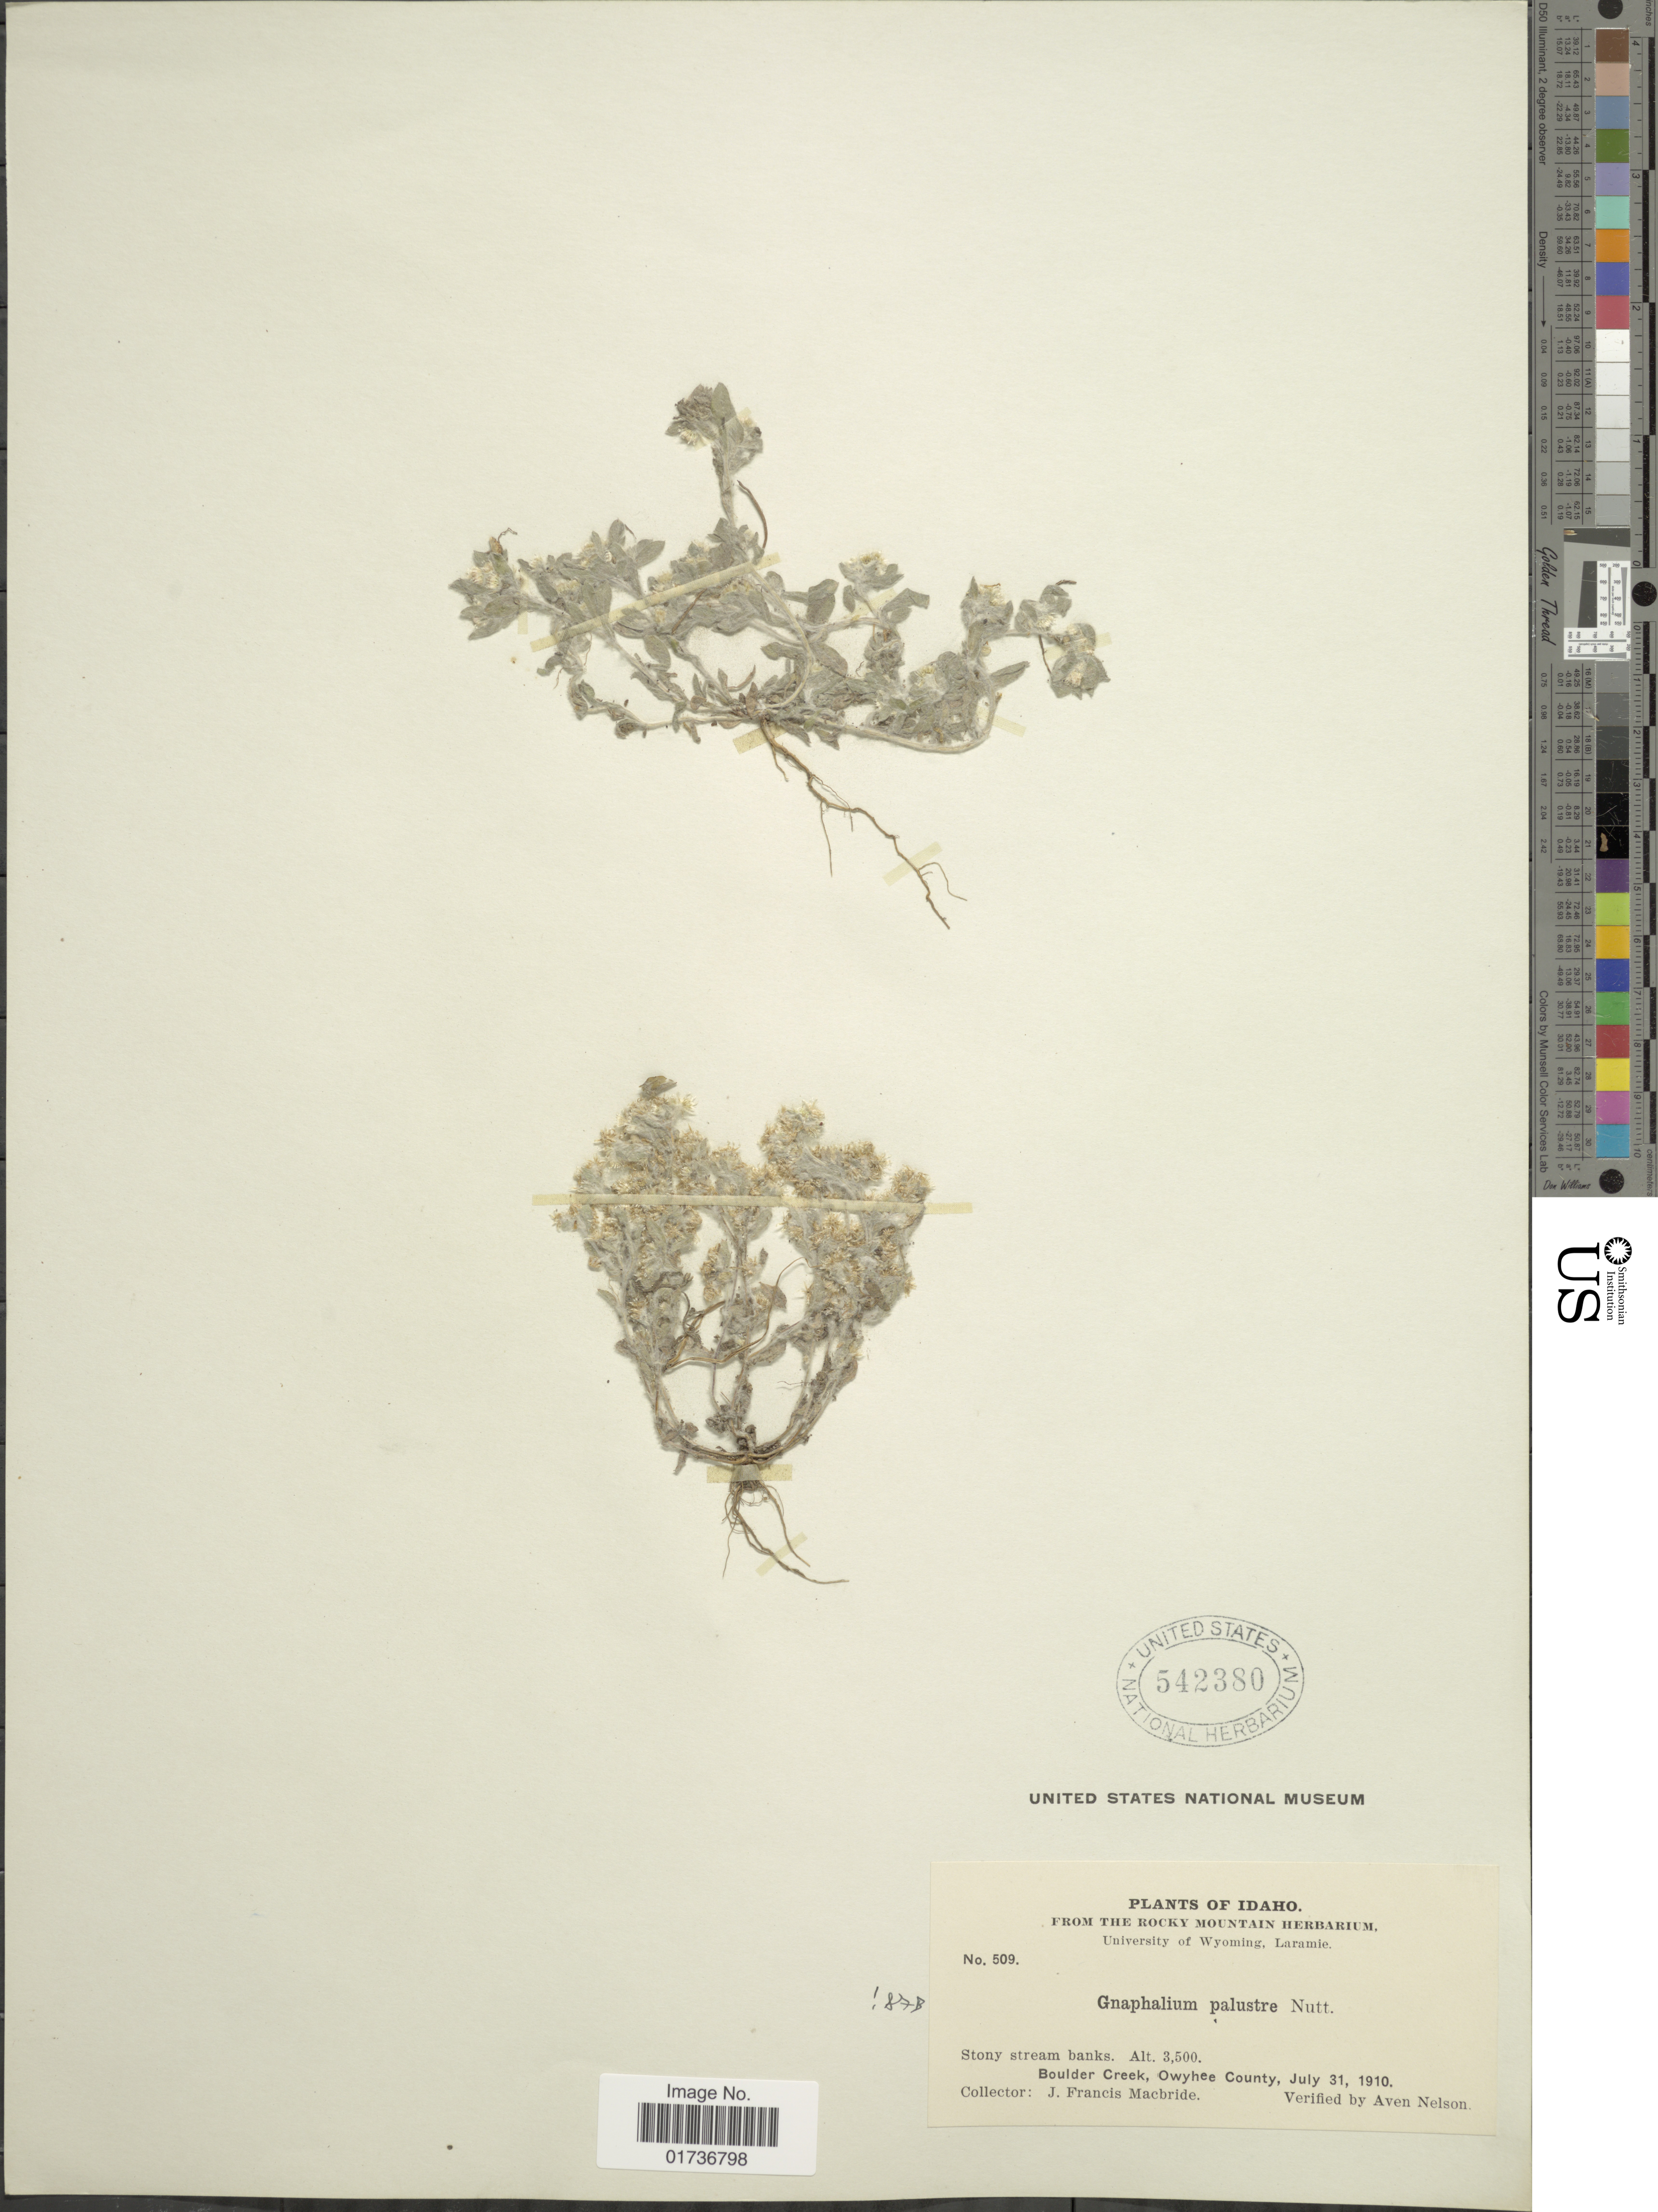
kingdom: Plantae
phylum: Tracheophyta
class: Magnoliopsida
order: Asterales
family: Asteraceae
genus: Gnaphalium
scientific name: Gnaphalium palustre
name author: Nutt.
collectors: J. F. Macbride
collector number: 509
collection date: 1910-07-31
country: United States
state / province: Idaho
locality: Stony stream banks, Boulder Creek, Owyhee County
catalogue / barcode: US 542380